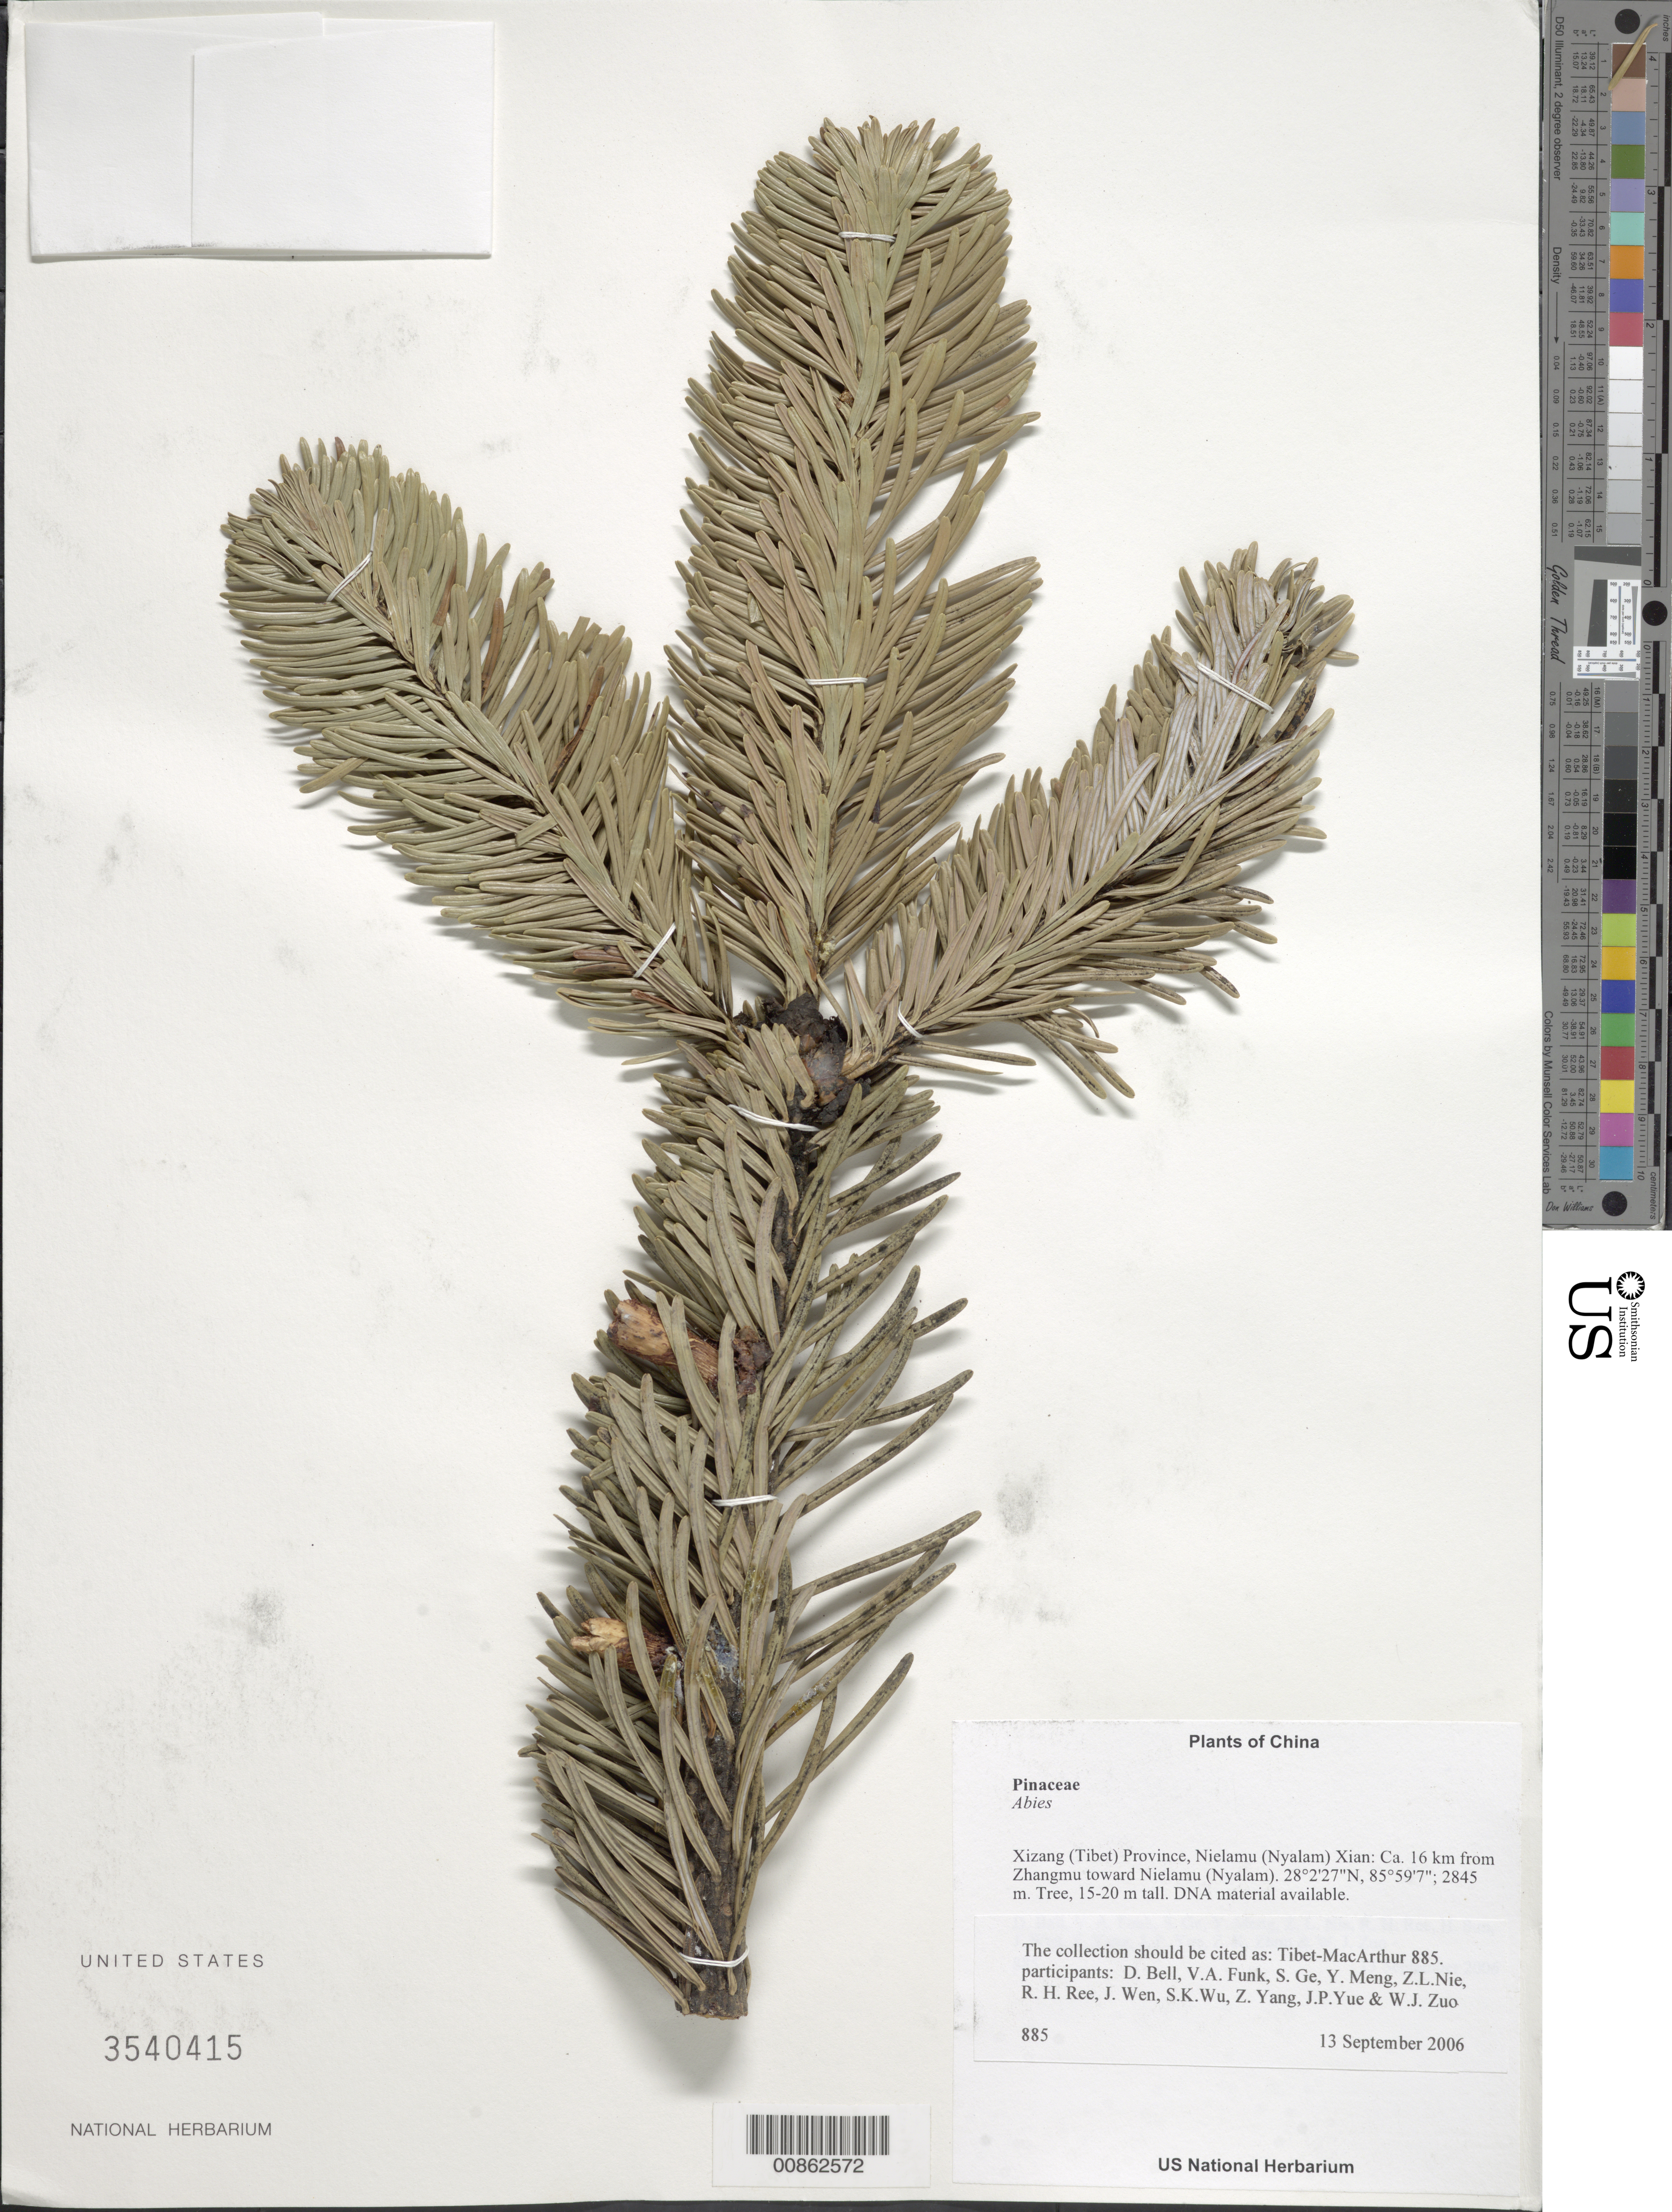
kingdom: Plantae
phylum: Tracheophyta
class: Pinopsida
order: Pinales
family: Pinaceae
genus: Abies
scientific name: Abies sp.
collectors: Tibet-MacArthur, D. A. Bell, V. Funk, S. Ge, Y. Meng, Z. Nie, R. Ree, H. Sun, J. Wen, Z. Yang, J. Yue, Z. Zhou & W. Zuo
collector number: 885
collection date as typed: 13 Sep 2006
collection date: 2006-09-13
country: China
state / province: Xizang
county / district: Nielamu (Nyalam) Xian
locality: Ca. 16 km from Zhangmu toward Nielamu (Nyalam).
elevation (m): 2845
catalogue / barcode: US 3540415